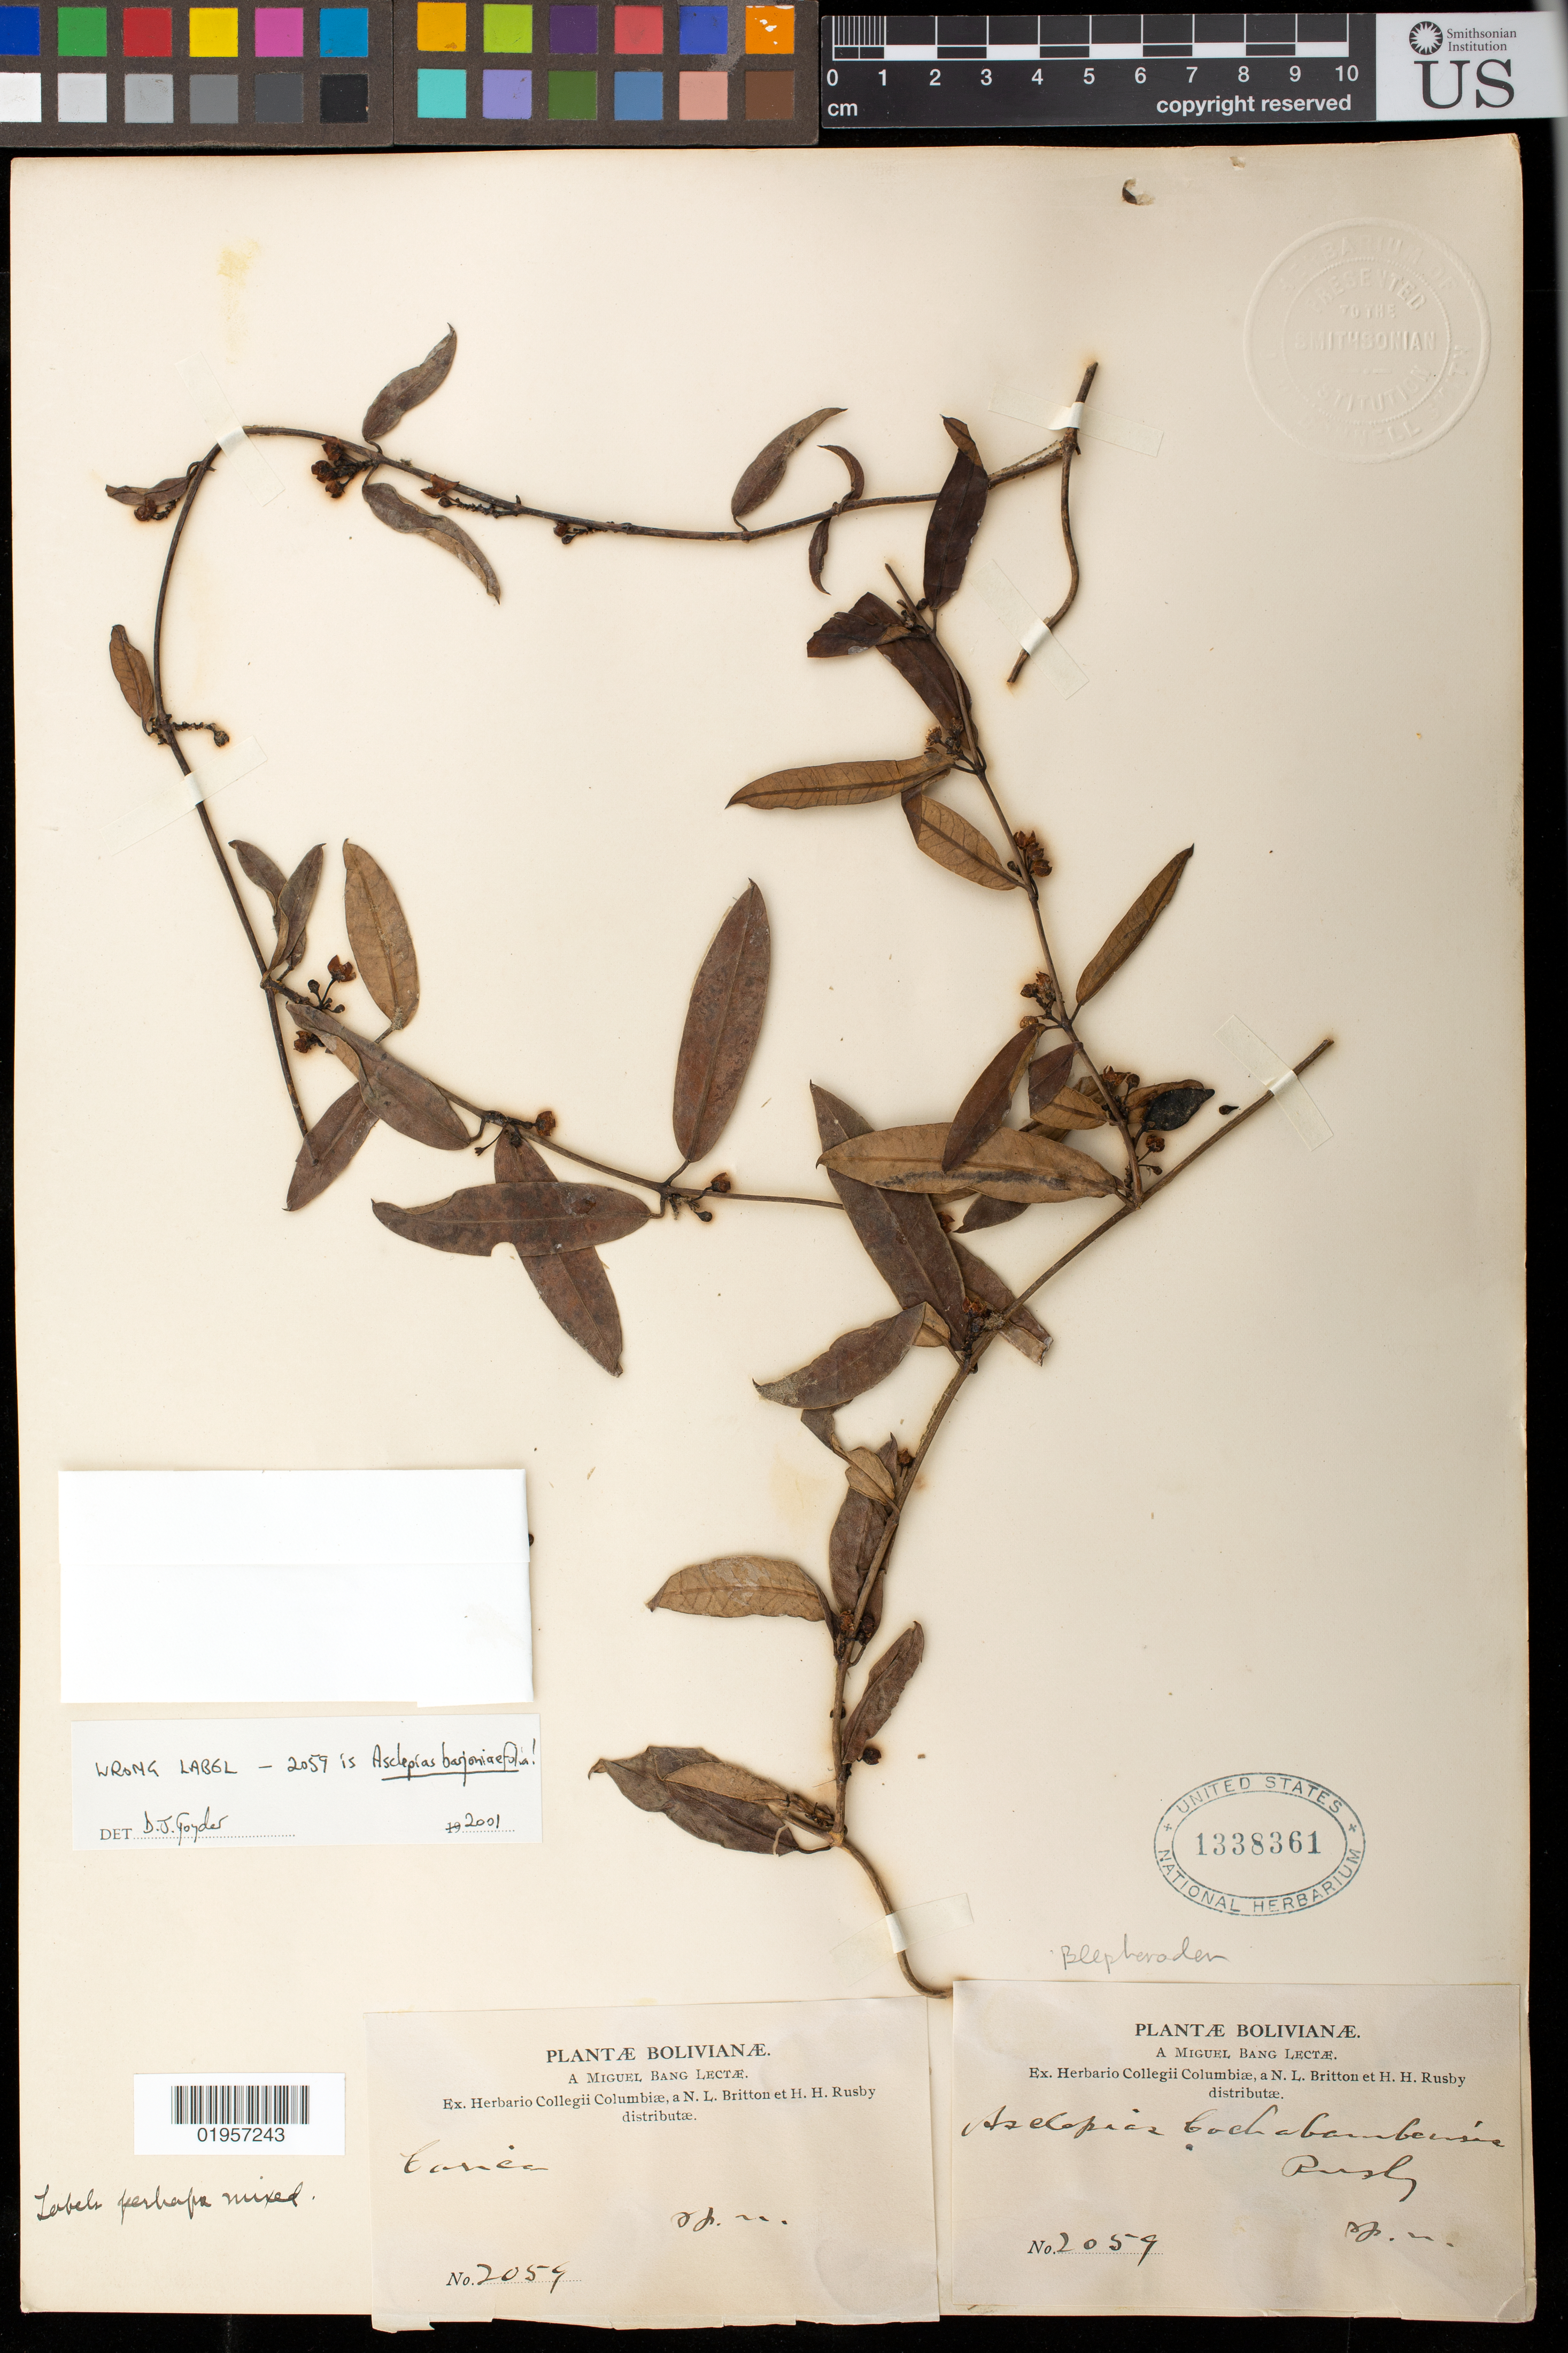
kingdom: Plantae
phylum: Tracheophyta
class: Magnoliopsida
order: Gentianales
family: Apocynaceae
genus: Asclepias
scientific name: Asclepias barjoniifolia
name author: E. Fourn.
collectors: M. Bang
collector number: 2059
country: Bolivia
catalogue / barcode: US 1338361